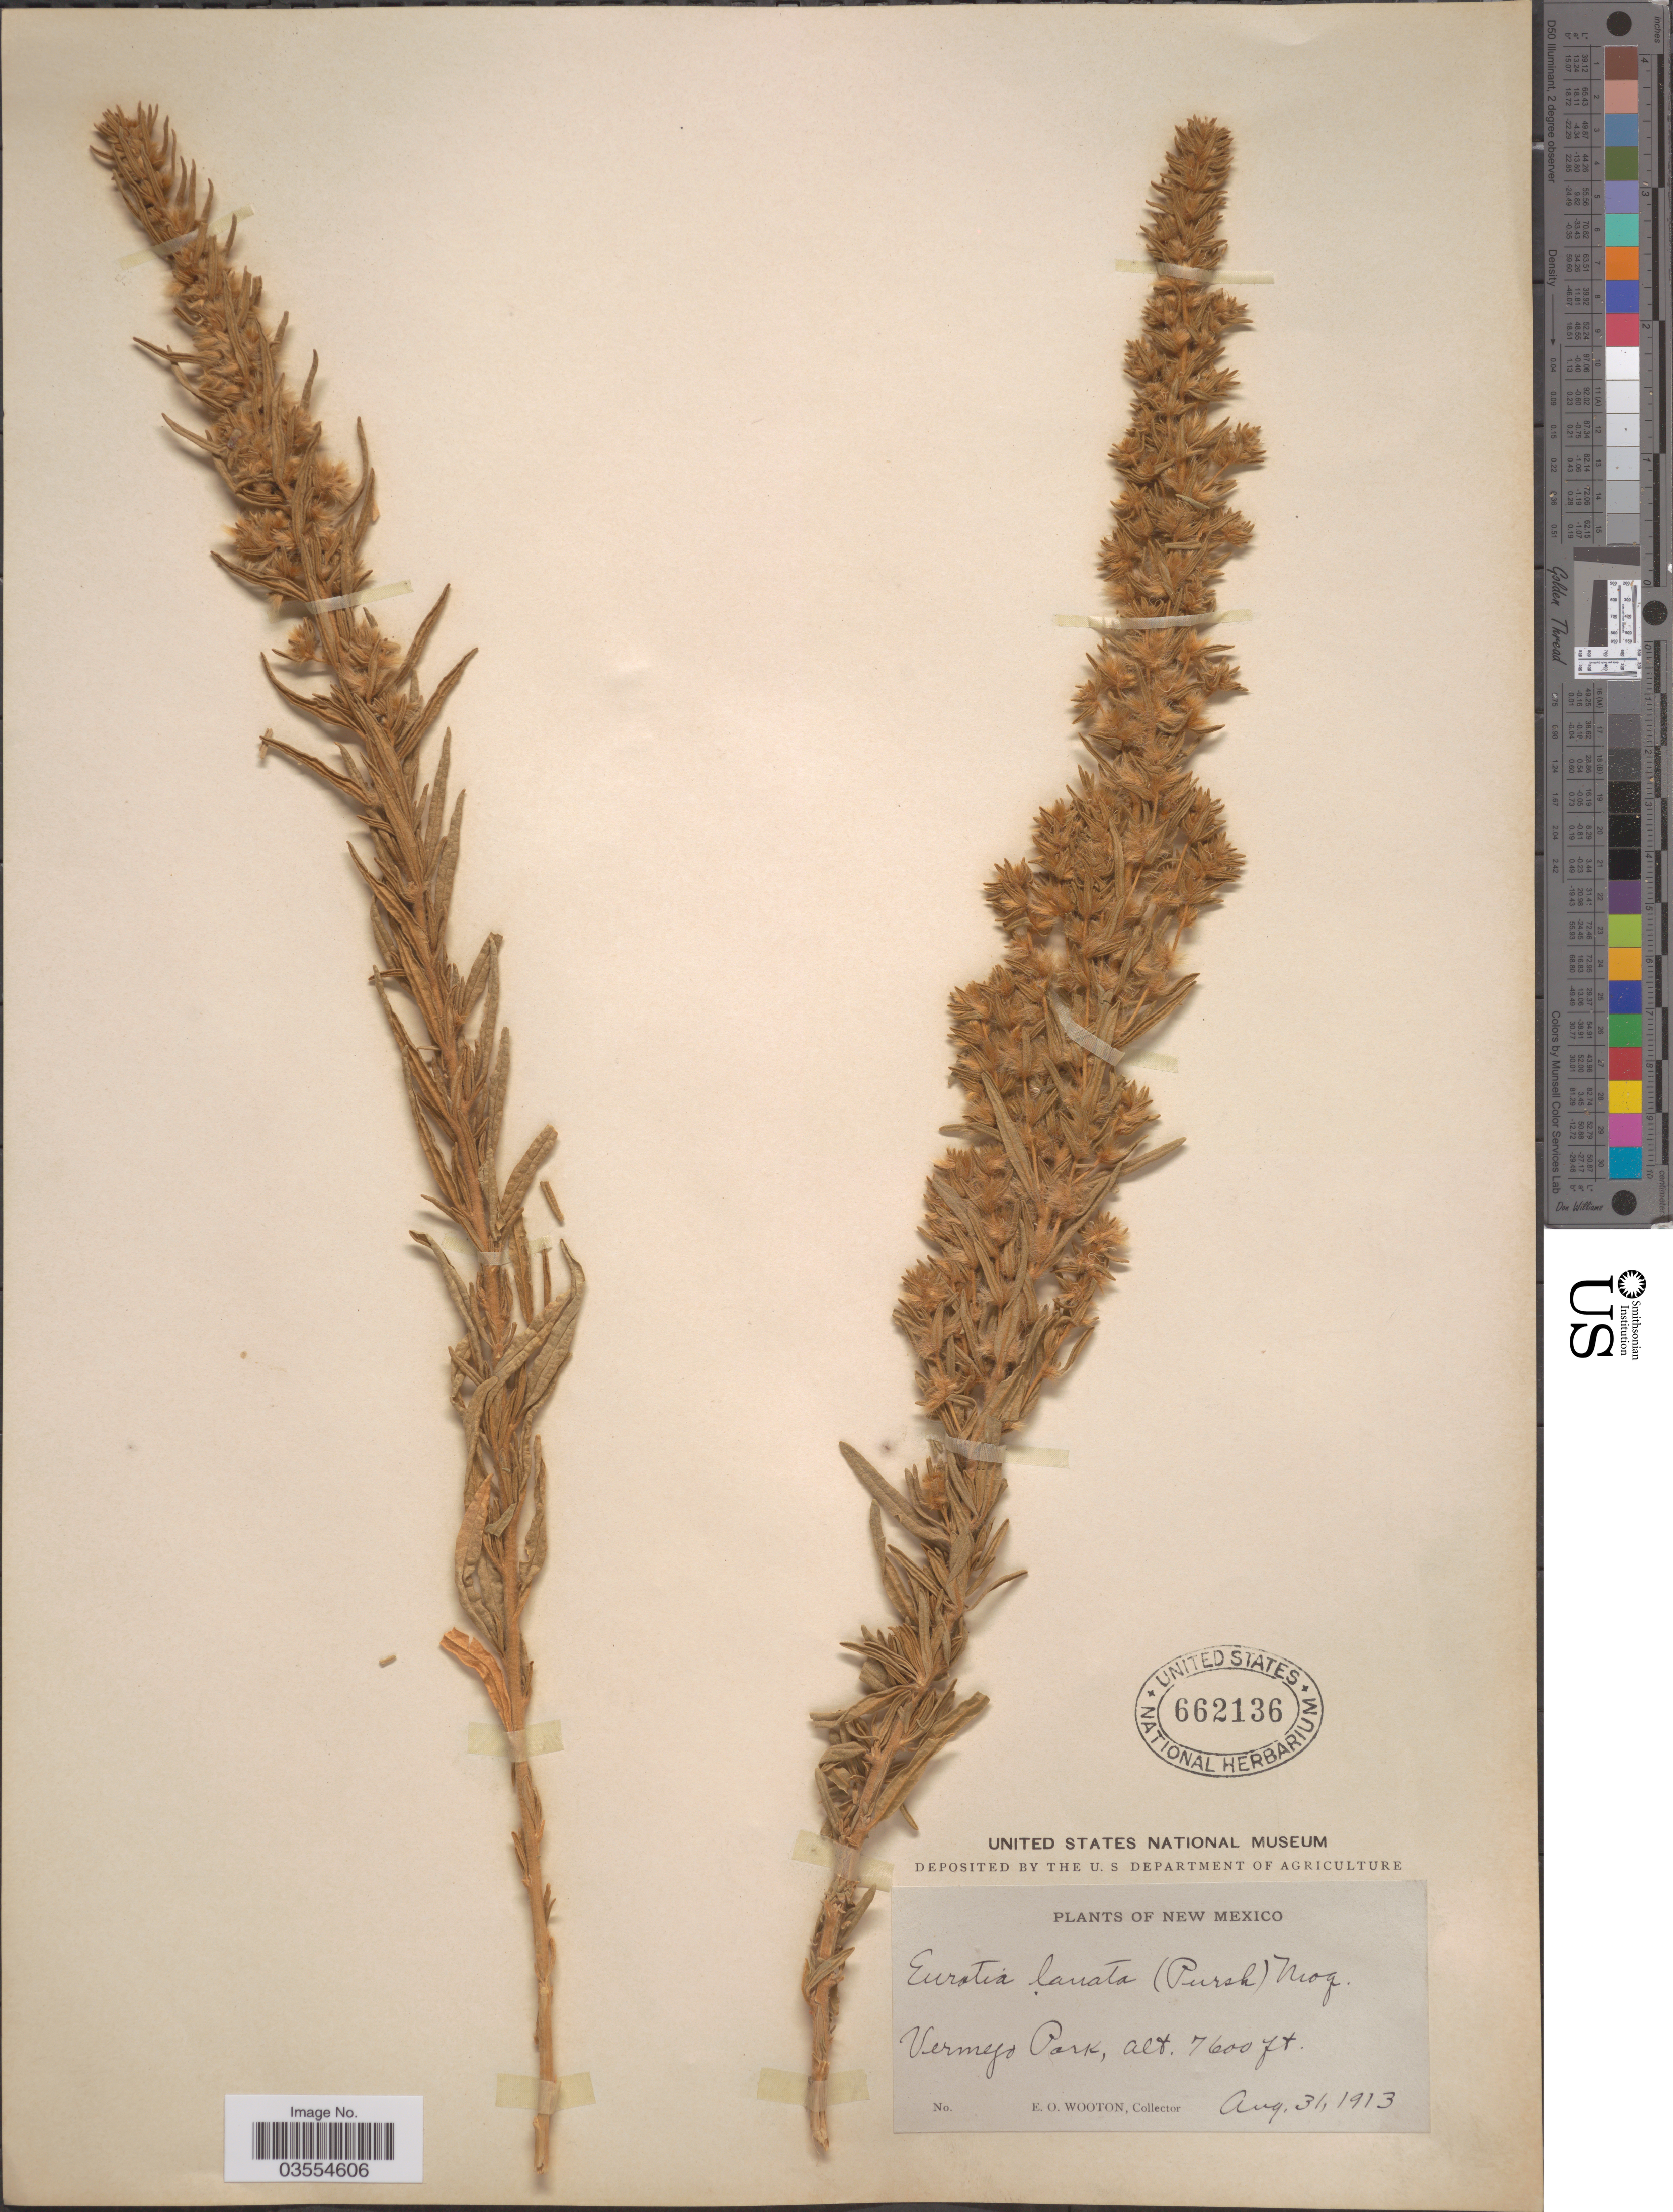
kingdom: Plantae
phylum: Tracheophyta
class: Magnoliopsida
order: Caryophyllales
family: Amaranthaceae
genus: Krascheninnikovia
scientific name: Krascheninnikovia lanata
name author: (Pursh) A. Meeuse & A.Smit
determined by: U.S. National Herbarium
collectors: E. O. Wooton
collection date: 1913-08-31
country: United States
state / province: New Mexico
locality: Vermejo Park.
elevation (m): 2316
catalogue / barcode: US 662136